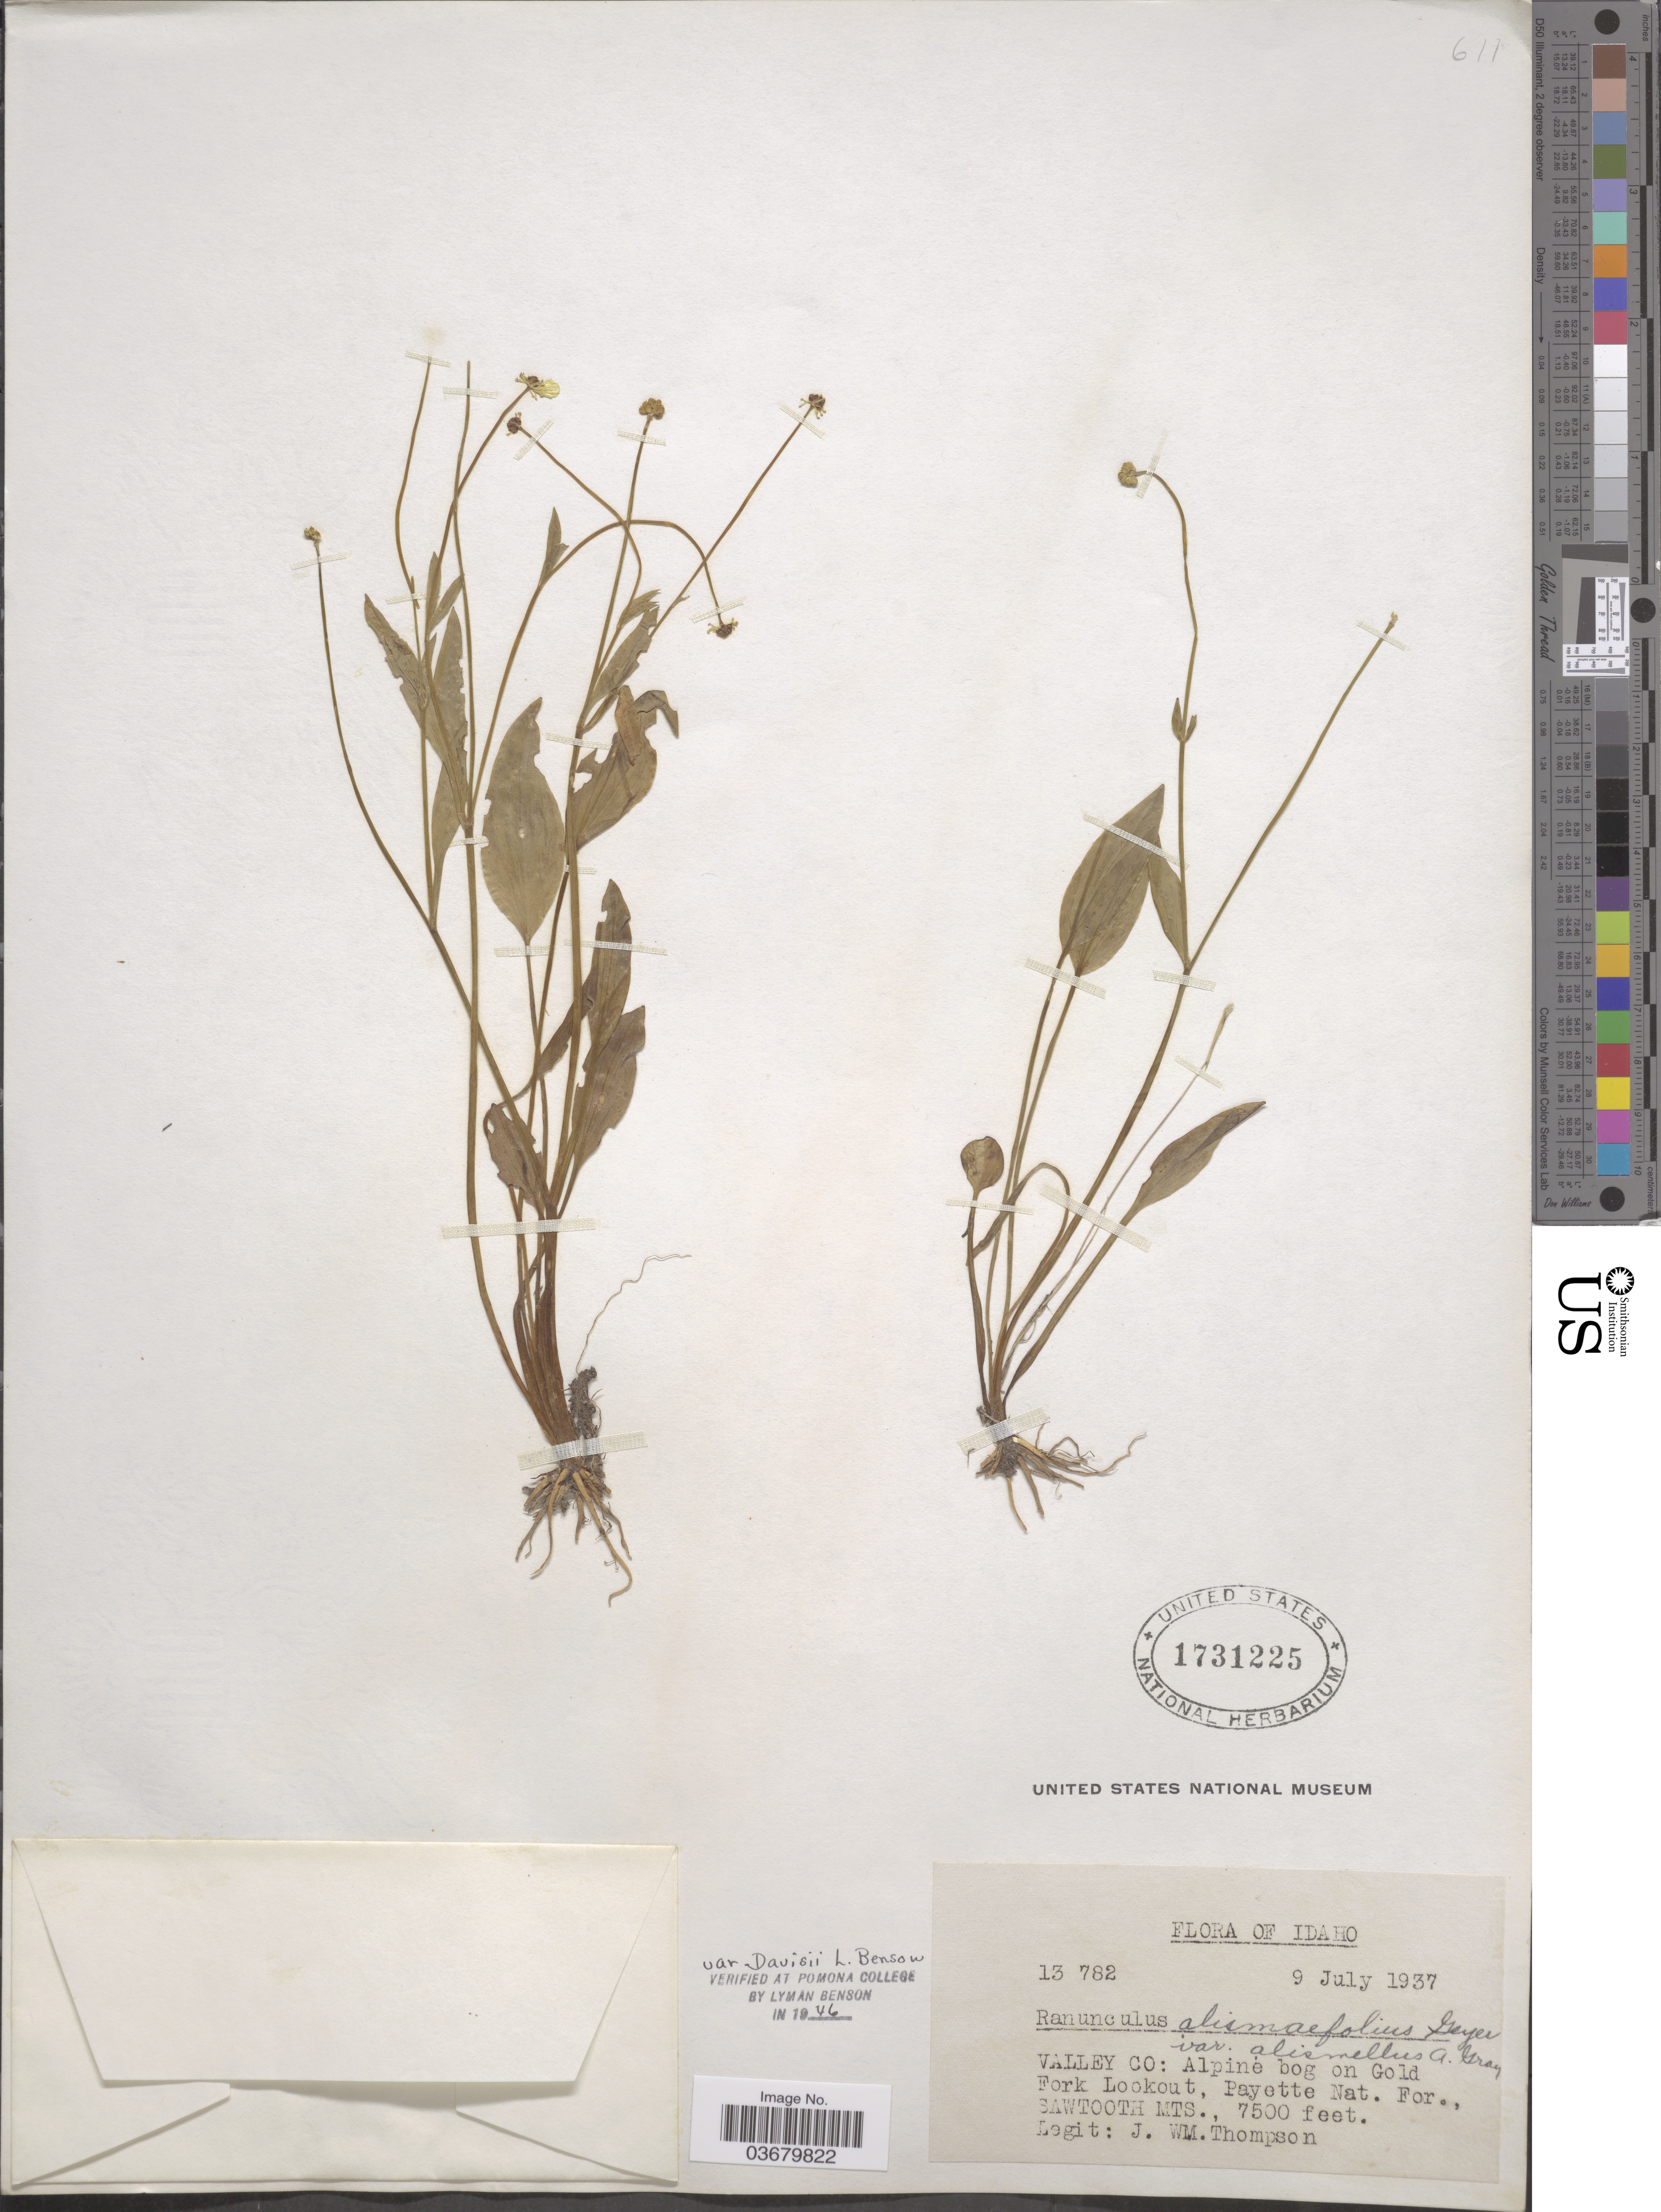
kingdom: Plantae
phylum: Tracheophyta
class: Magnoliopsida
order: Ranunculales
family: Ranunculaceae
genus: Ranunculus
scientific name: Ranunculus alismifolius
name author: Geyer ex Benth.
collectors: J. W. Thompson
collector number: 13782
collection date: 1937-07-09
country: United States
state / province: Idaho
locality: Valley Co.: Alpine bog on Gold Fork Lookout, Payette Nat. For., Sawtooth Mts.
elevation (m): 2286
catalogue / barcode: US 1731225